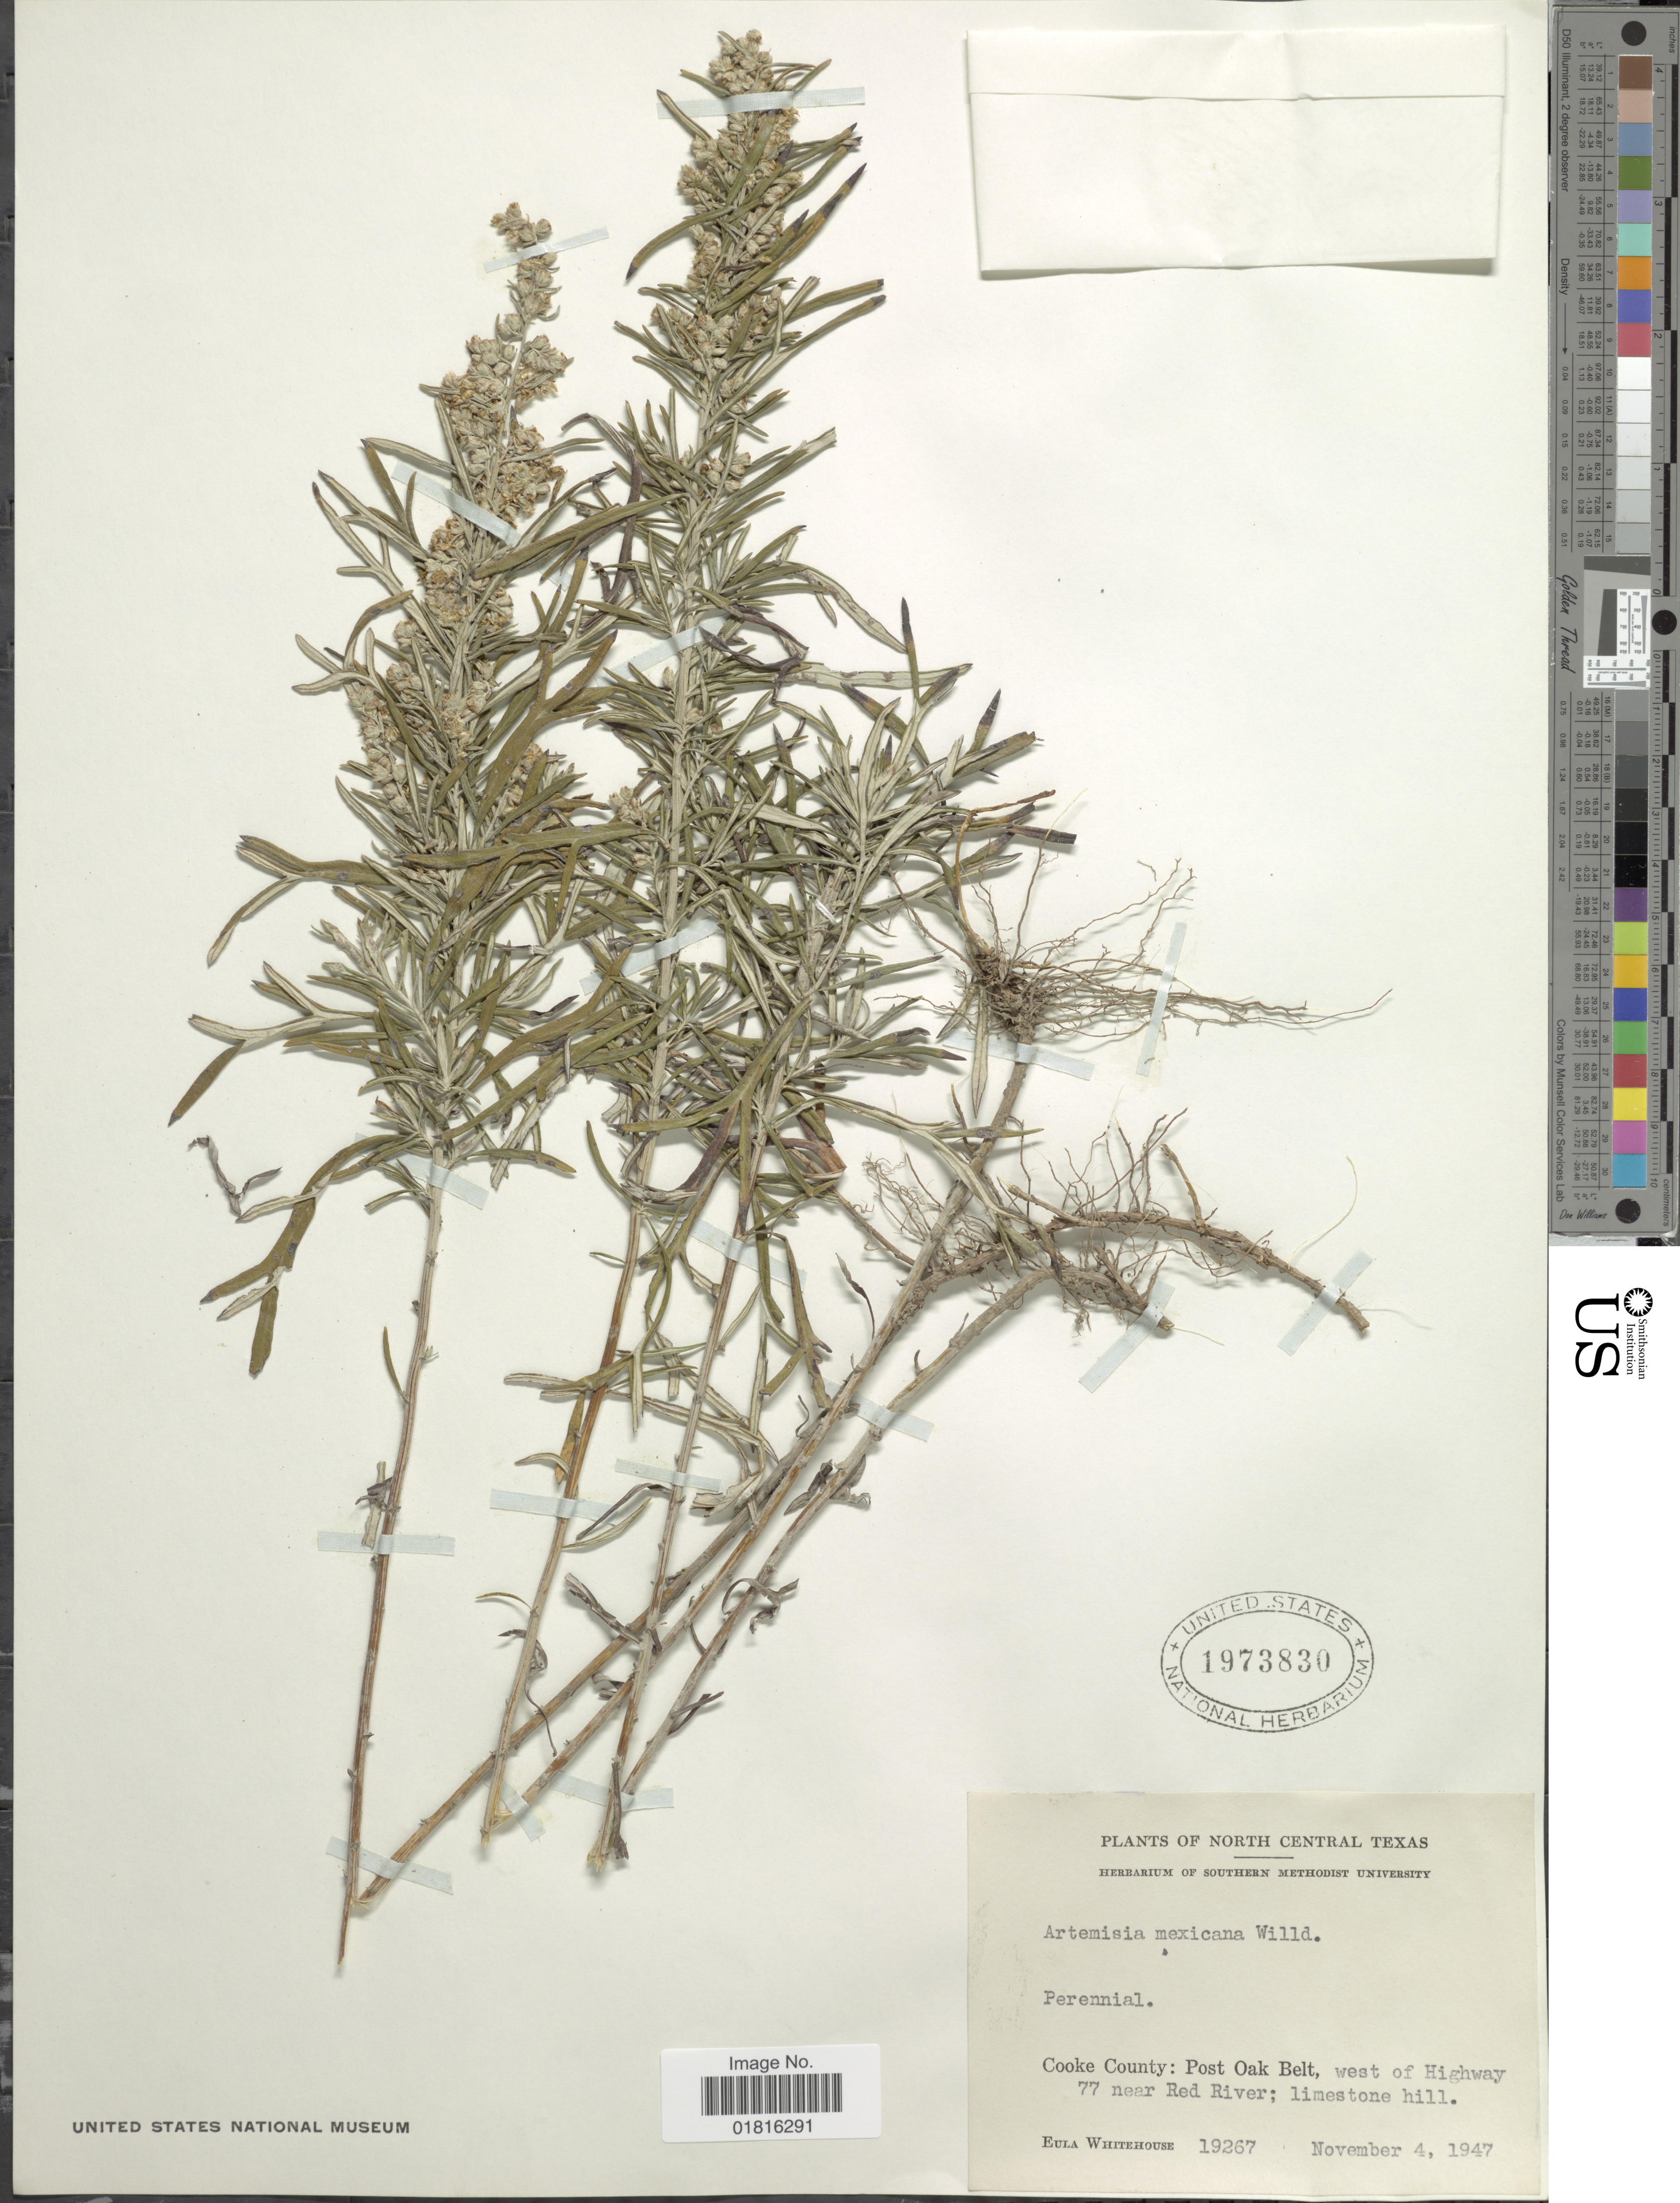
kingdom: Plantae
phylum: Tracheophyta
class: Magnoliopsida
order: Asterales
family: Asteraceae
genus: Artemisia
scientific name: Artemisia ludoviciana subsp. mexicana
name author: (Willd. ex Spreng.) D.D. Keck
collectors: E. Whitehouse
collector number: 19267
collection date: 1947-11-04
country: United States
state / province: Texas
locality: North Central Texas, Cooke County: Post Oak Belt, west of Highway 77 near Red river; limestone hill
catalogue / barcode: US 1973830